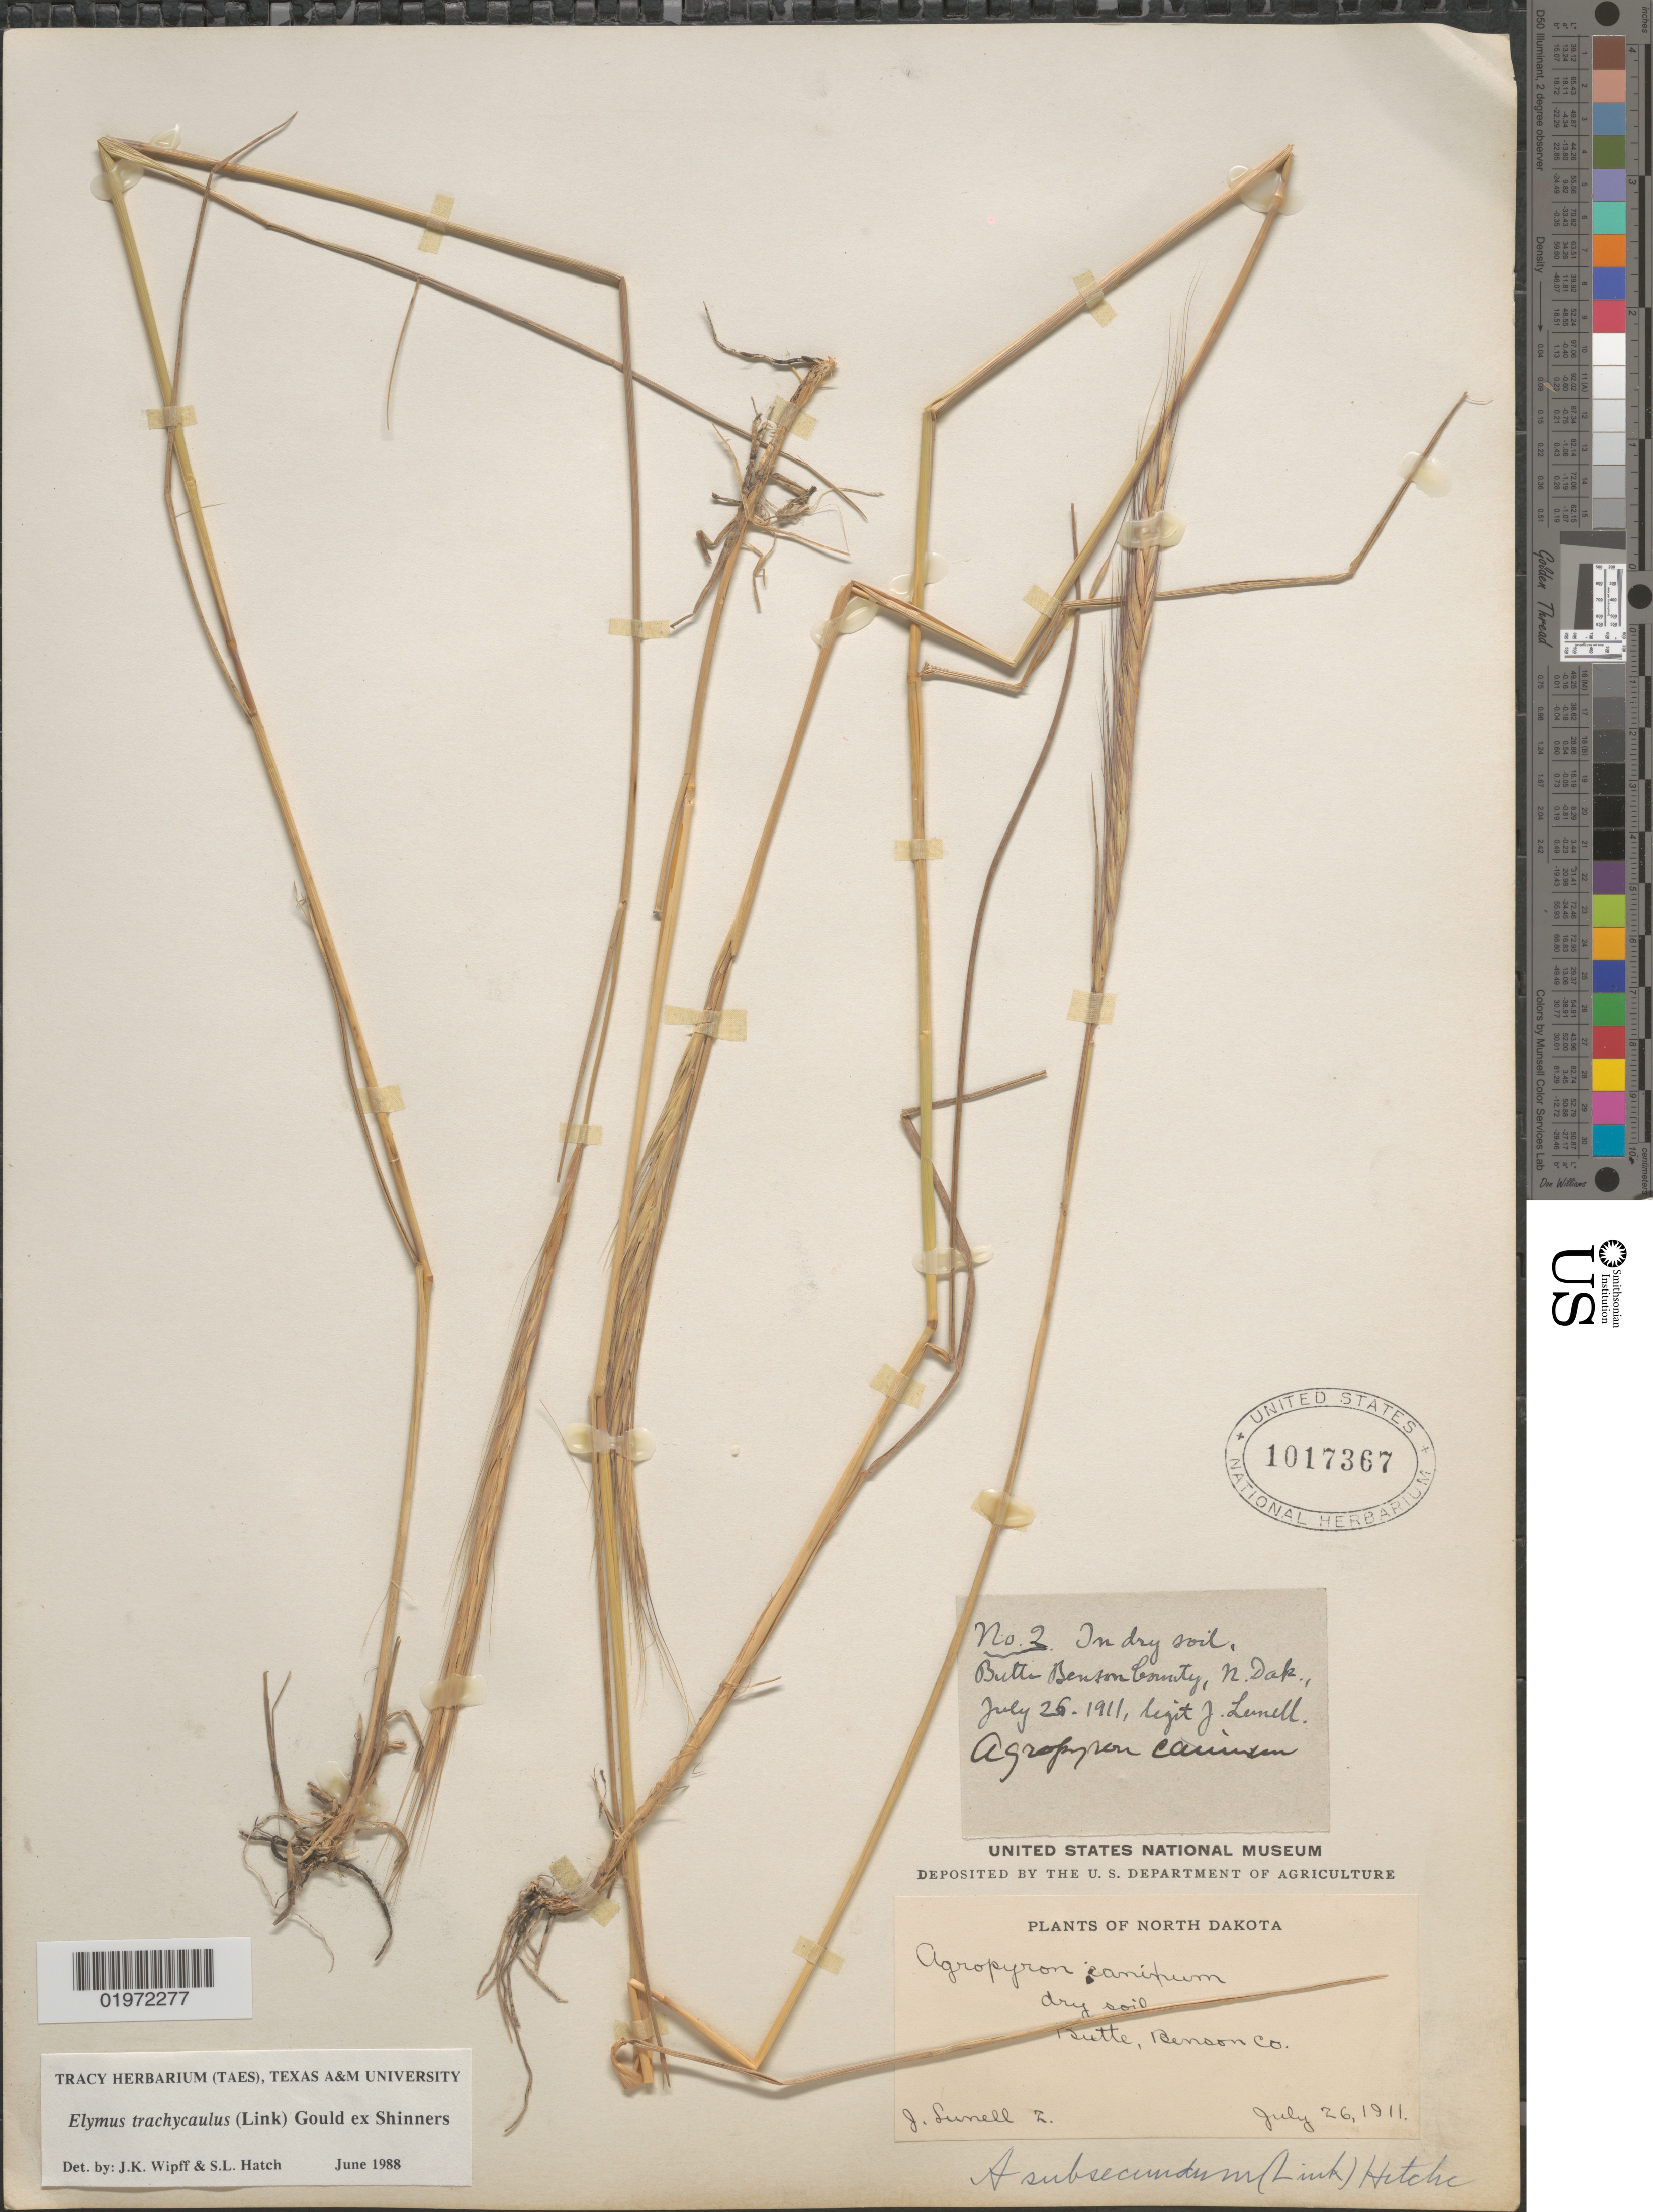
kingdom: Plantae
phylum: Tracheophyta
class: Liliopsida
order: Poales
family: Poaceae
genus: Elymus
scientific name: Elymus trachycaulus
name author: (Link) Gould ex Shinners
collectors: J. Lunell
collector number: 2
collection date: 1911-07-26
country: United States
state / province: North Dakota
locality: Dry soil. Butte, Benson Co.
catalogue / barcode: US 1017367